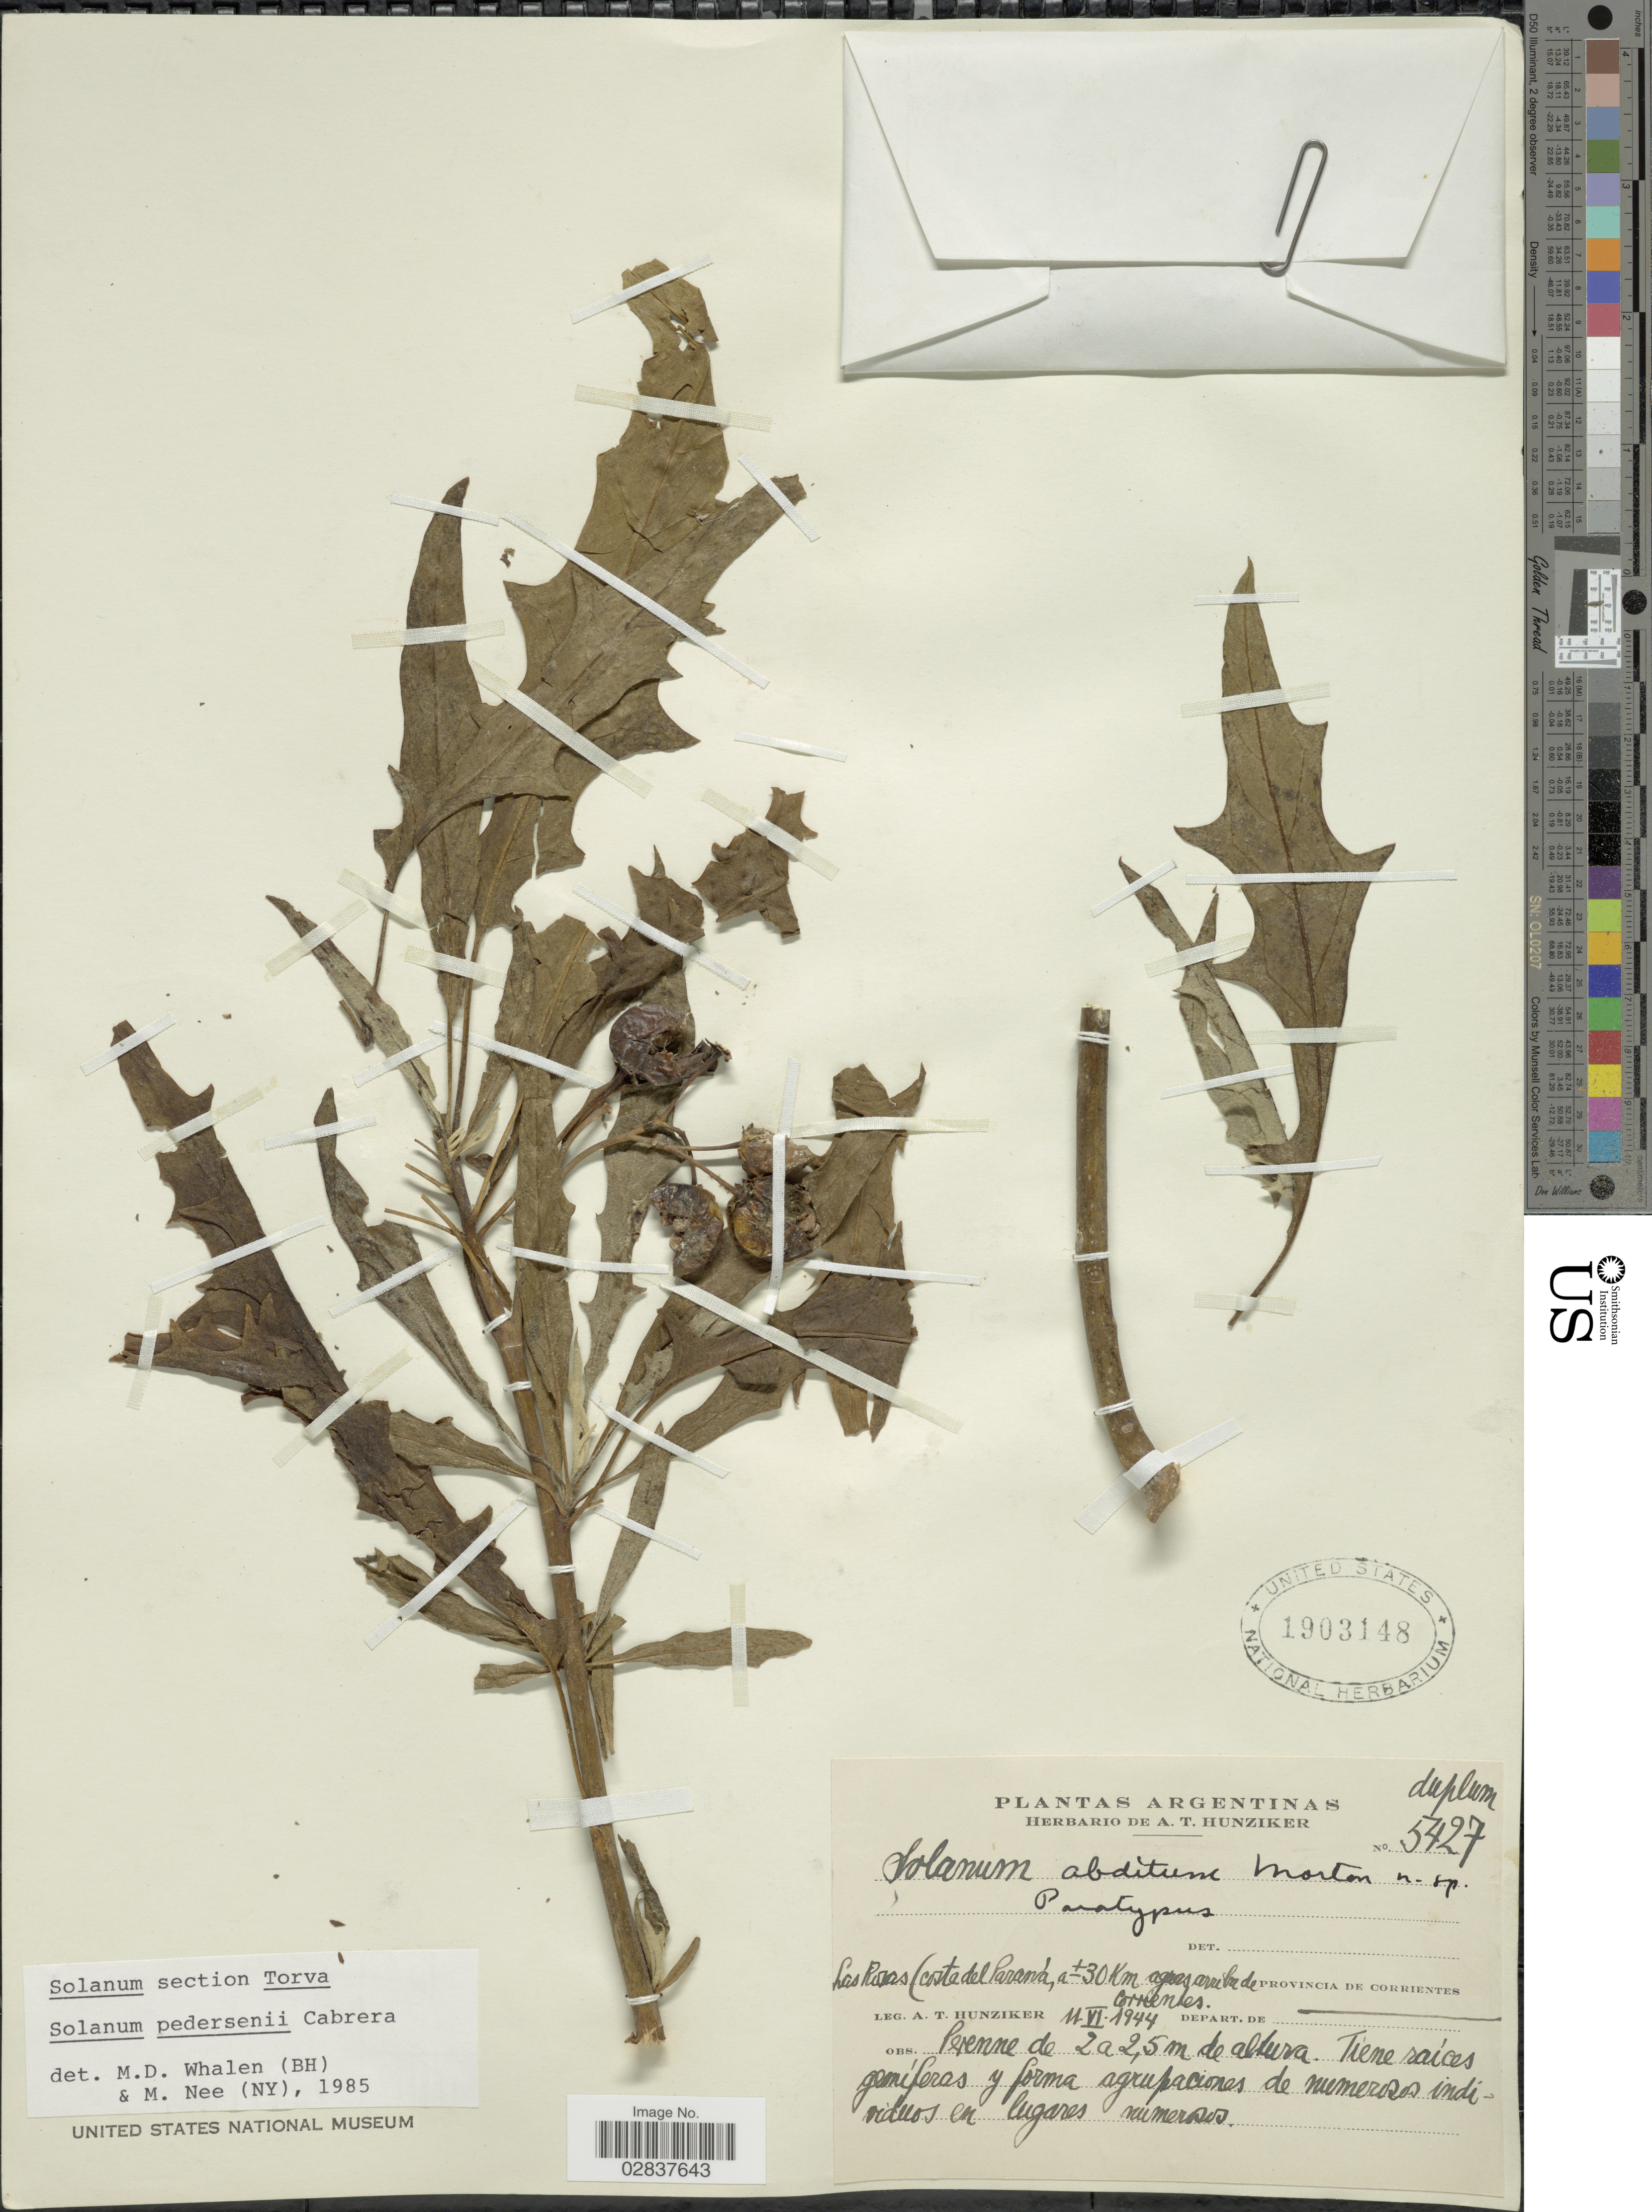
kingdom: Plantae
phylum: Tracheophyta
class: Magnoliopsida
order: Solanales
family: Solanaceae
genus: Solanum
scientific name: Solanum pedersenii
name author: Cabrera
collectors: A. T. Hunziker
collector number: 5427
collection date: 1944-06-11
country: Argentina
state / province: Corrientes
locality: Las Rosas (costa del Paraná, a ± 30 Km agras arriba de Corrientes.)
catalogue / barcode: US 1903148